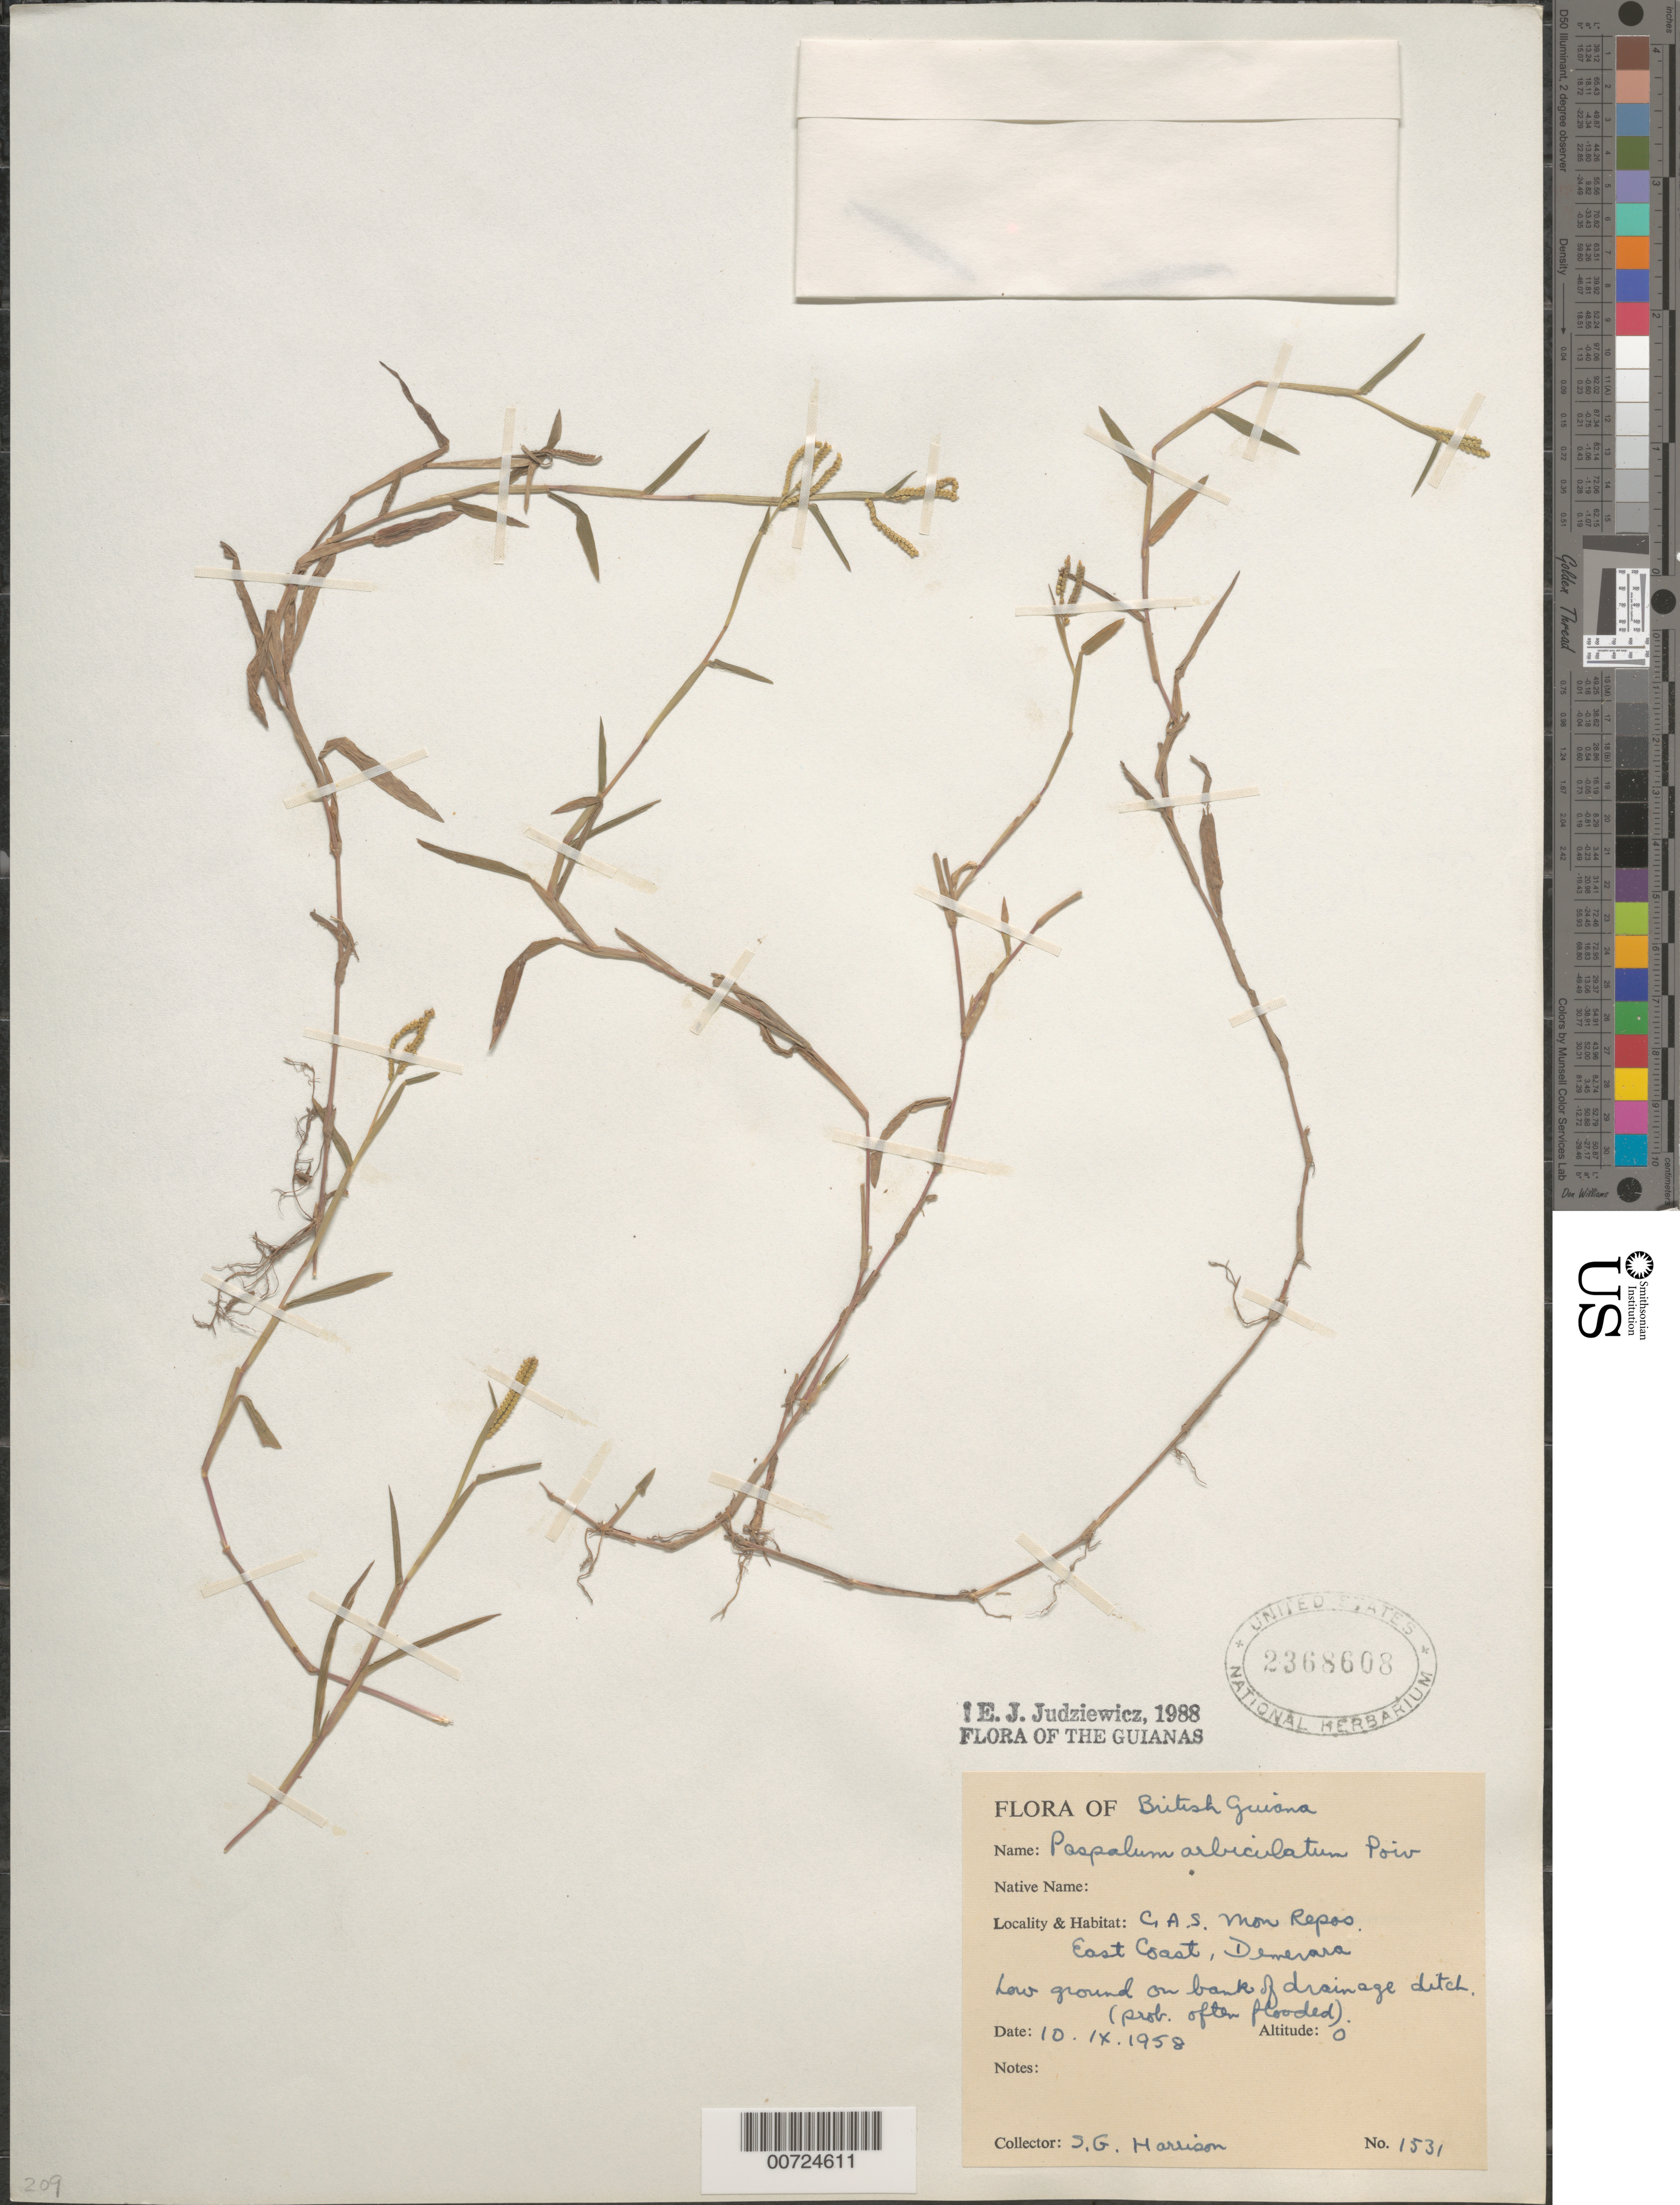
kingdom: Plantae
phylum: Tracheophyta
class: Liliopsida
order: Poales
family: Poaceae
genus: Paspalum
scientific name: Paspalum orbiculatum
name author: Poir.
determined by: Judziewicz, E. J.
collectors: S. G. Harrison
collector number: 1531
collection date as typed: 10-Sep-58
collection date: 1958-09-10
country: Guyana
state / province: Demerara-Mahaica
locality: C.A.S. Mon. Repos, Demerara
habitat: Low ground on bank of drainage ditch (probably often flooded)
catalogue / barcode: US 2368608